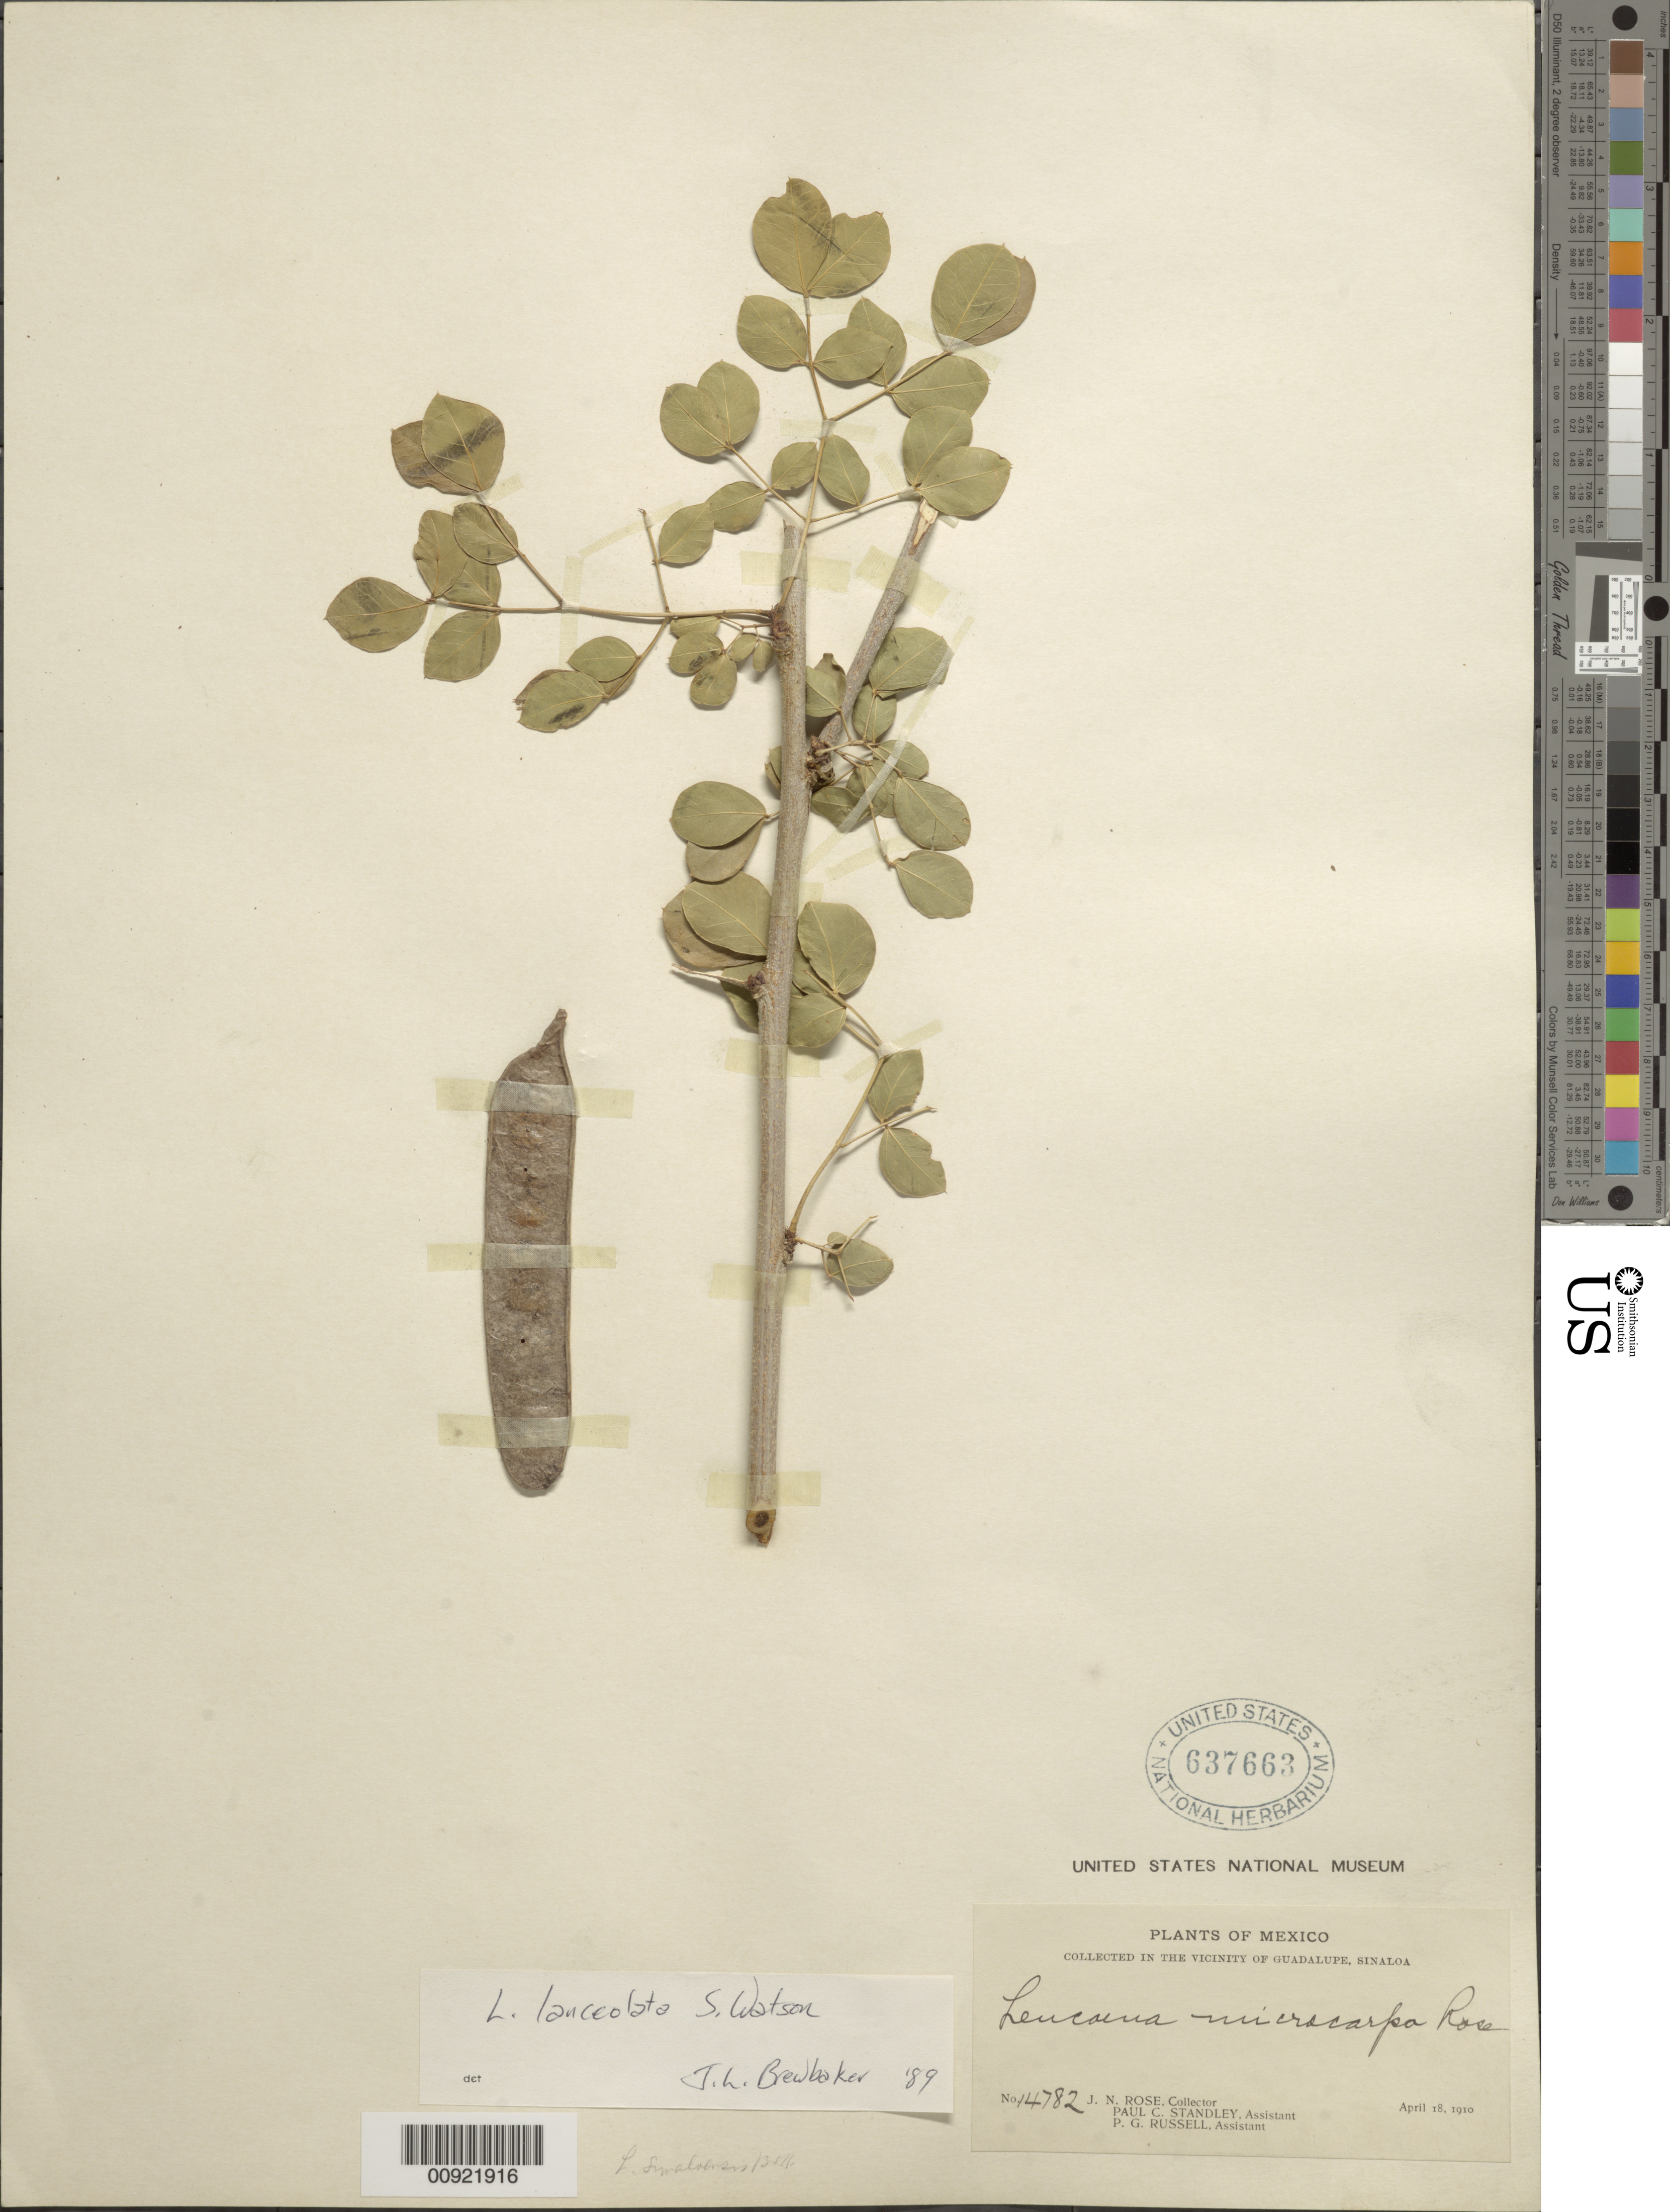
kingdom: Plantae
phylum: Tracheophyta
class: Magnoliopsida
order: Fabales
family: Fabaceae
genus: Leucaena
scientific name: Leucaena lanceolata var. lanceolata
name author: S. Watson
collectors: J. N. Rose, P. C. Standley & P. G. Russell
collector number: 14782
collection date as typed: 18 Apr 1910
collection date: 1910-04-18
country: Mexico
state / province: Sinaloa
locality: In the vicinity of Guadalupe, Sinaloa.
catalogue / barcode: US 637663